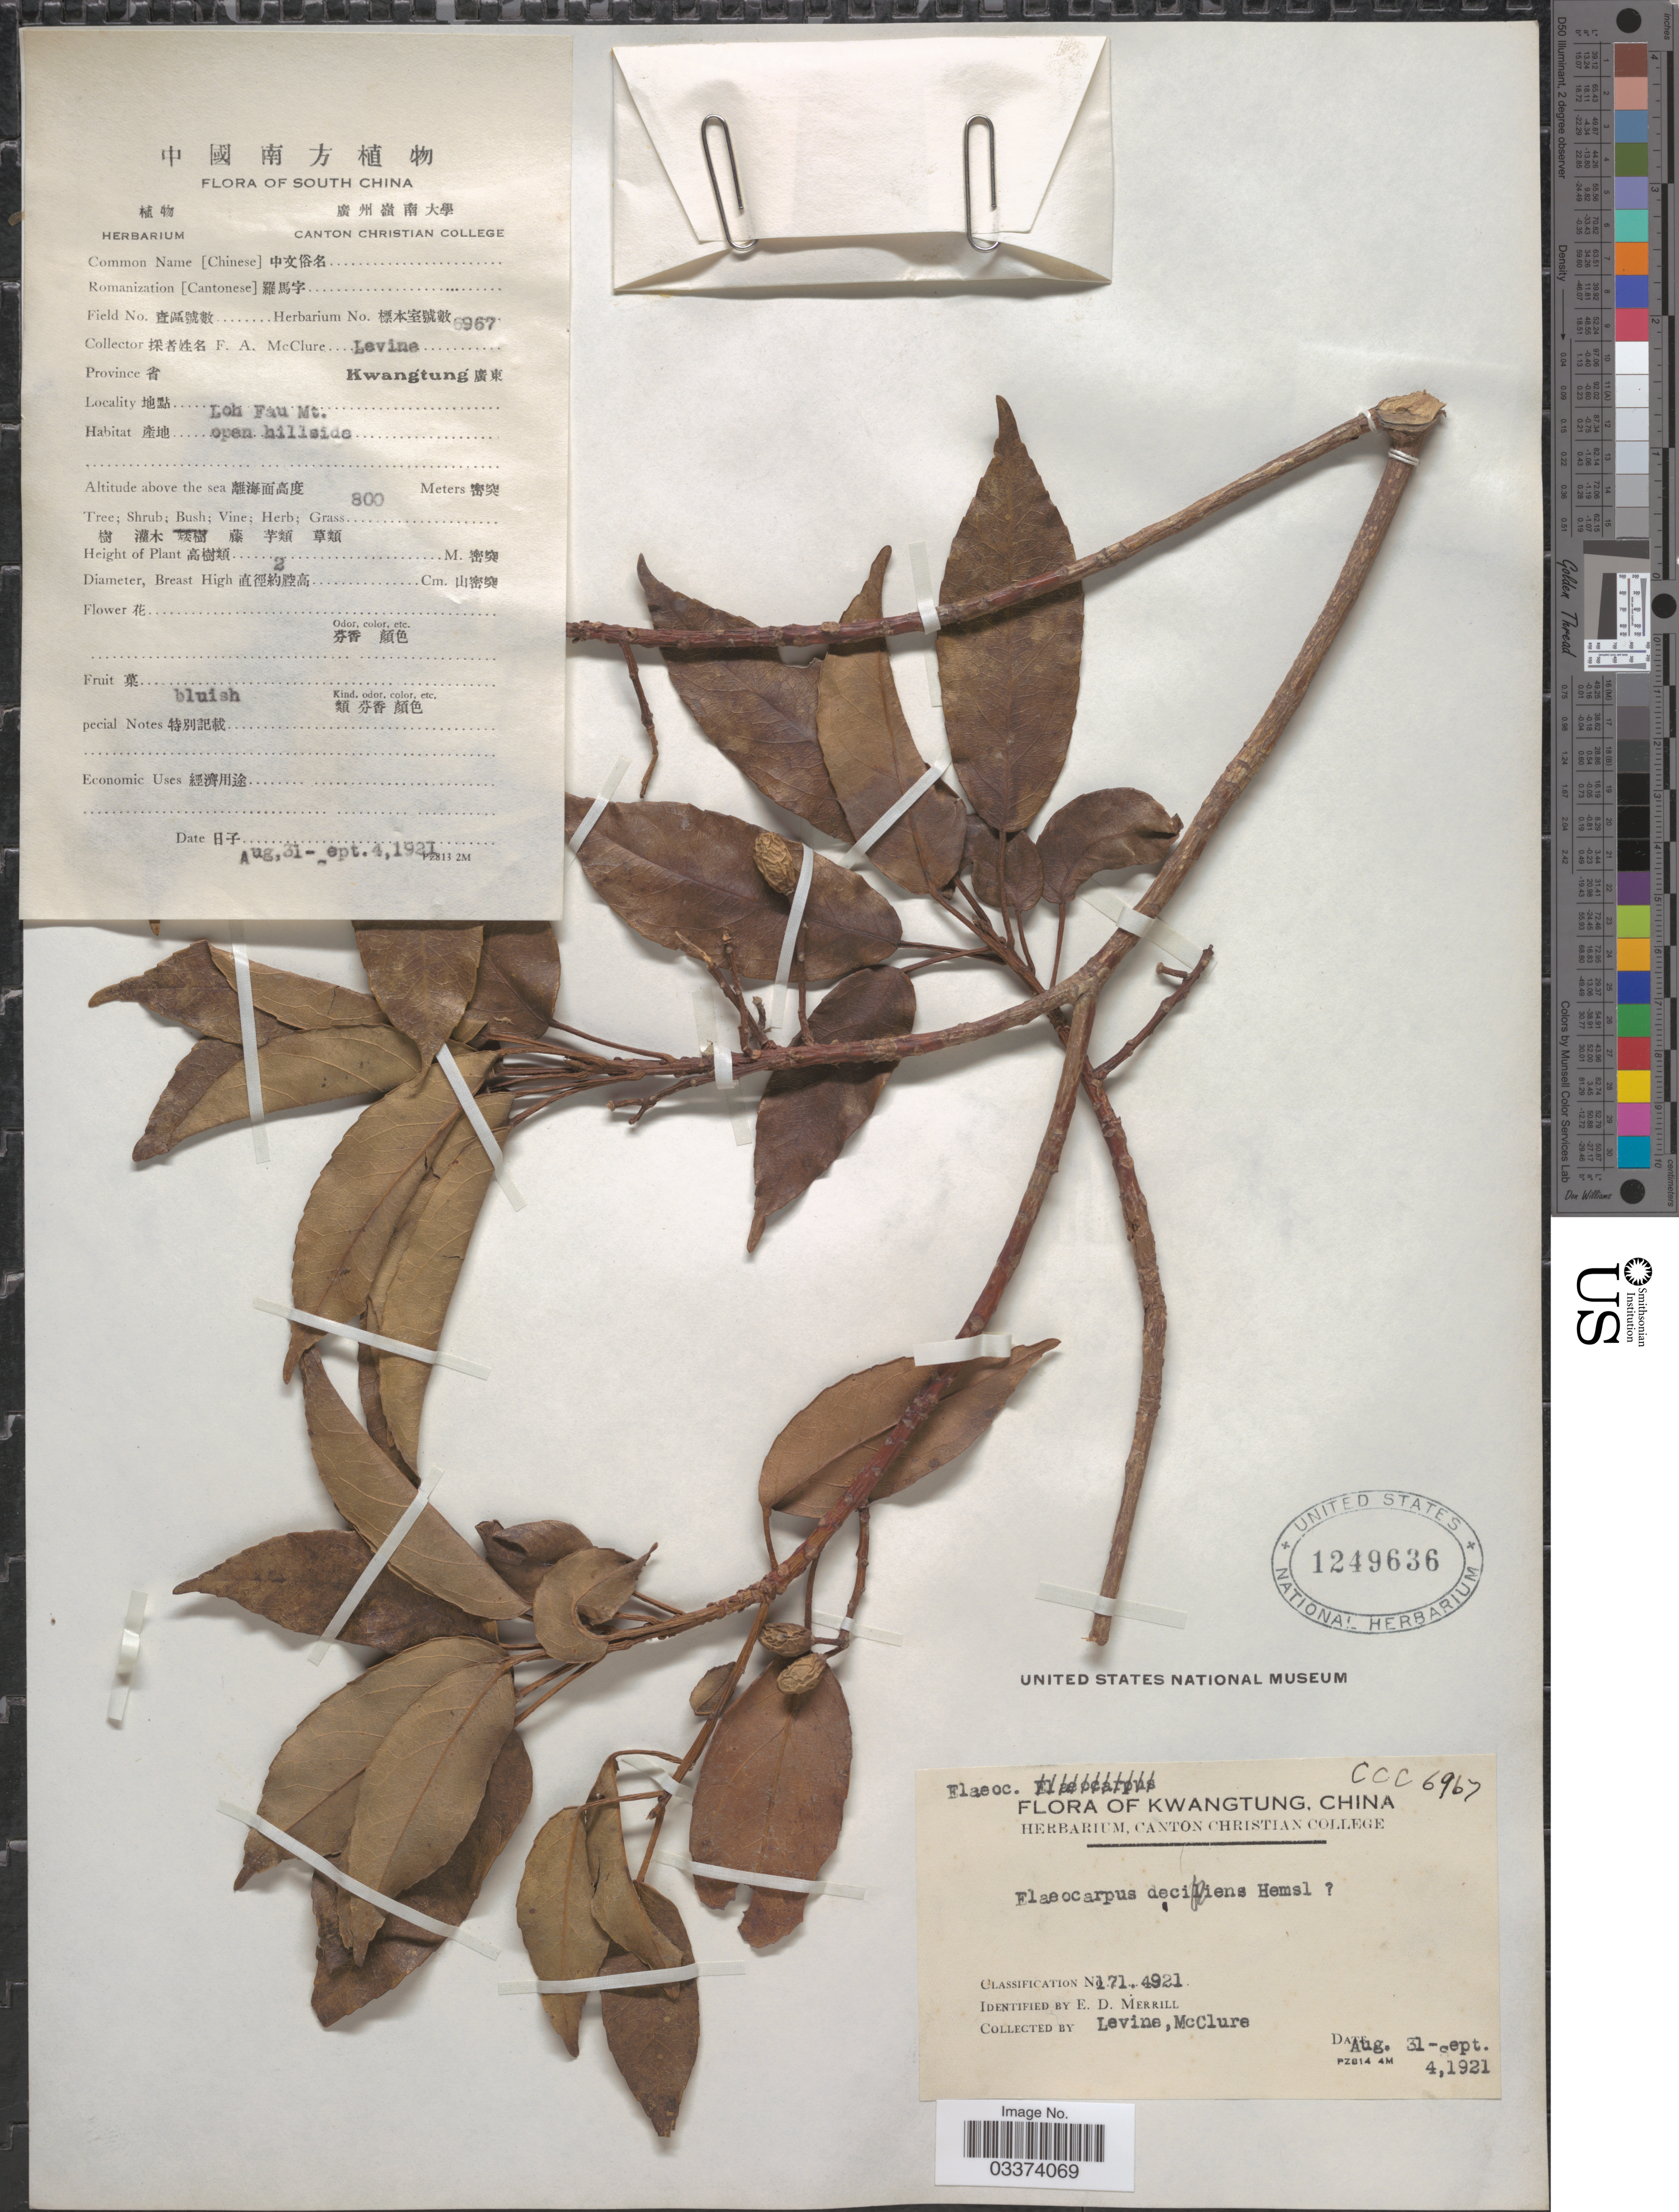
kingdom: Plantae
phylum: Tracheophyta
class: Magnoliopsida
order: Oxalidales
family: Elaeocarpaceae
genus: Elaeocarpus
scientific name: Elaeocarpus decipiens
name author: F.B. Forbes & Hemsl.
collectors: F. A. McClure & -. Levine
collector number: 6967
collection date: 1921-08-31/1921-09-04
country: China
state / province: Guangdong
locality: South China. Province Kwangtung. Loh Fau Mt.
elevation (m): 800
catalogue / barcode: US 1249636